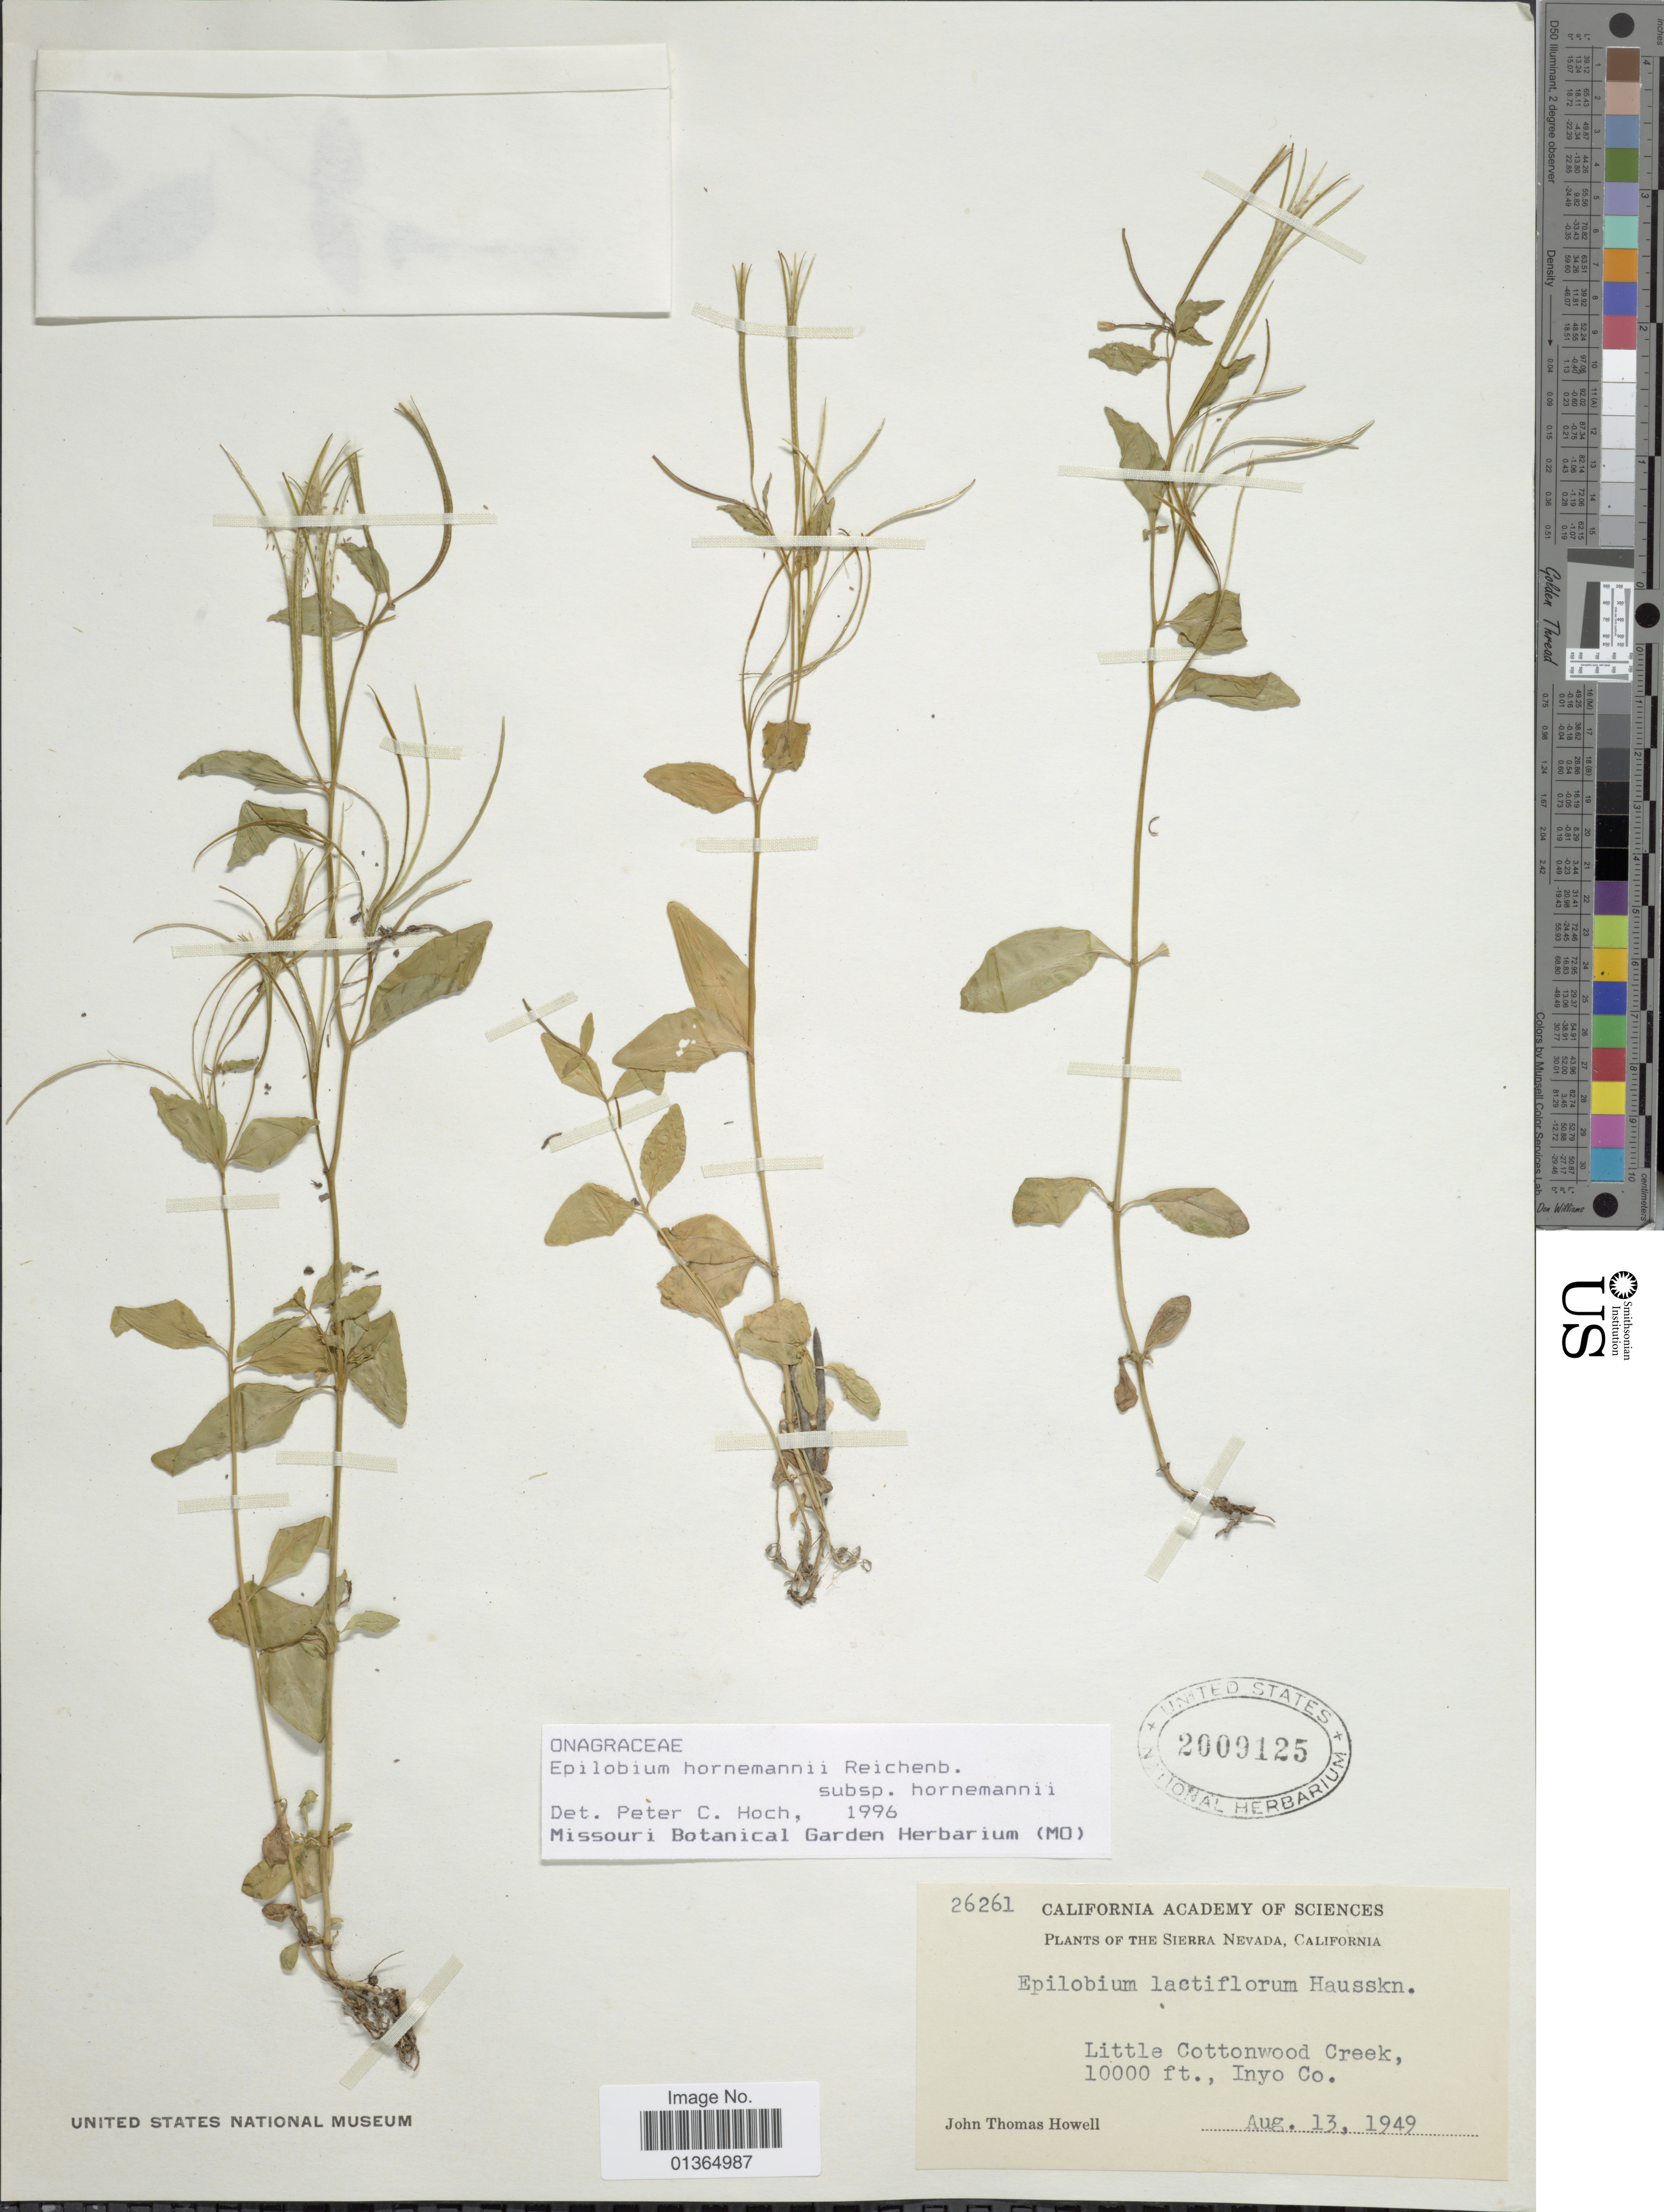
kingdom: Plantae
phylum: Tracheophyta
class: Magnoliopsida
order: Myrtales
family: Onagraceae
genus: Epilobium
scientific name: Epilobium hornemannii subsp. hornemannii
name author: Rchb.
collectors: J. T. Howell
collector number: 26261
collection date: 1949-08-13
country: United States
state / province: California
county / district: Inyo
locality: Sierra Nevada. Little Cottonwood Creek. Inyo Co.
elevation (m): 3048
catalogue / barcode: US 2009125